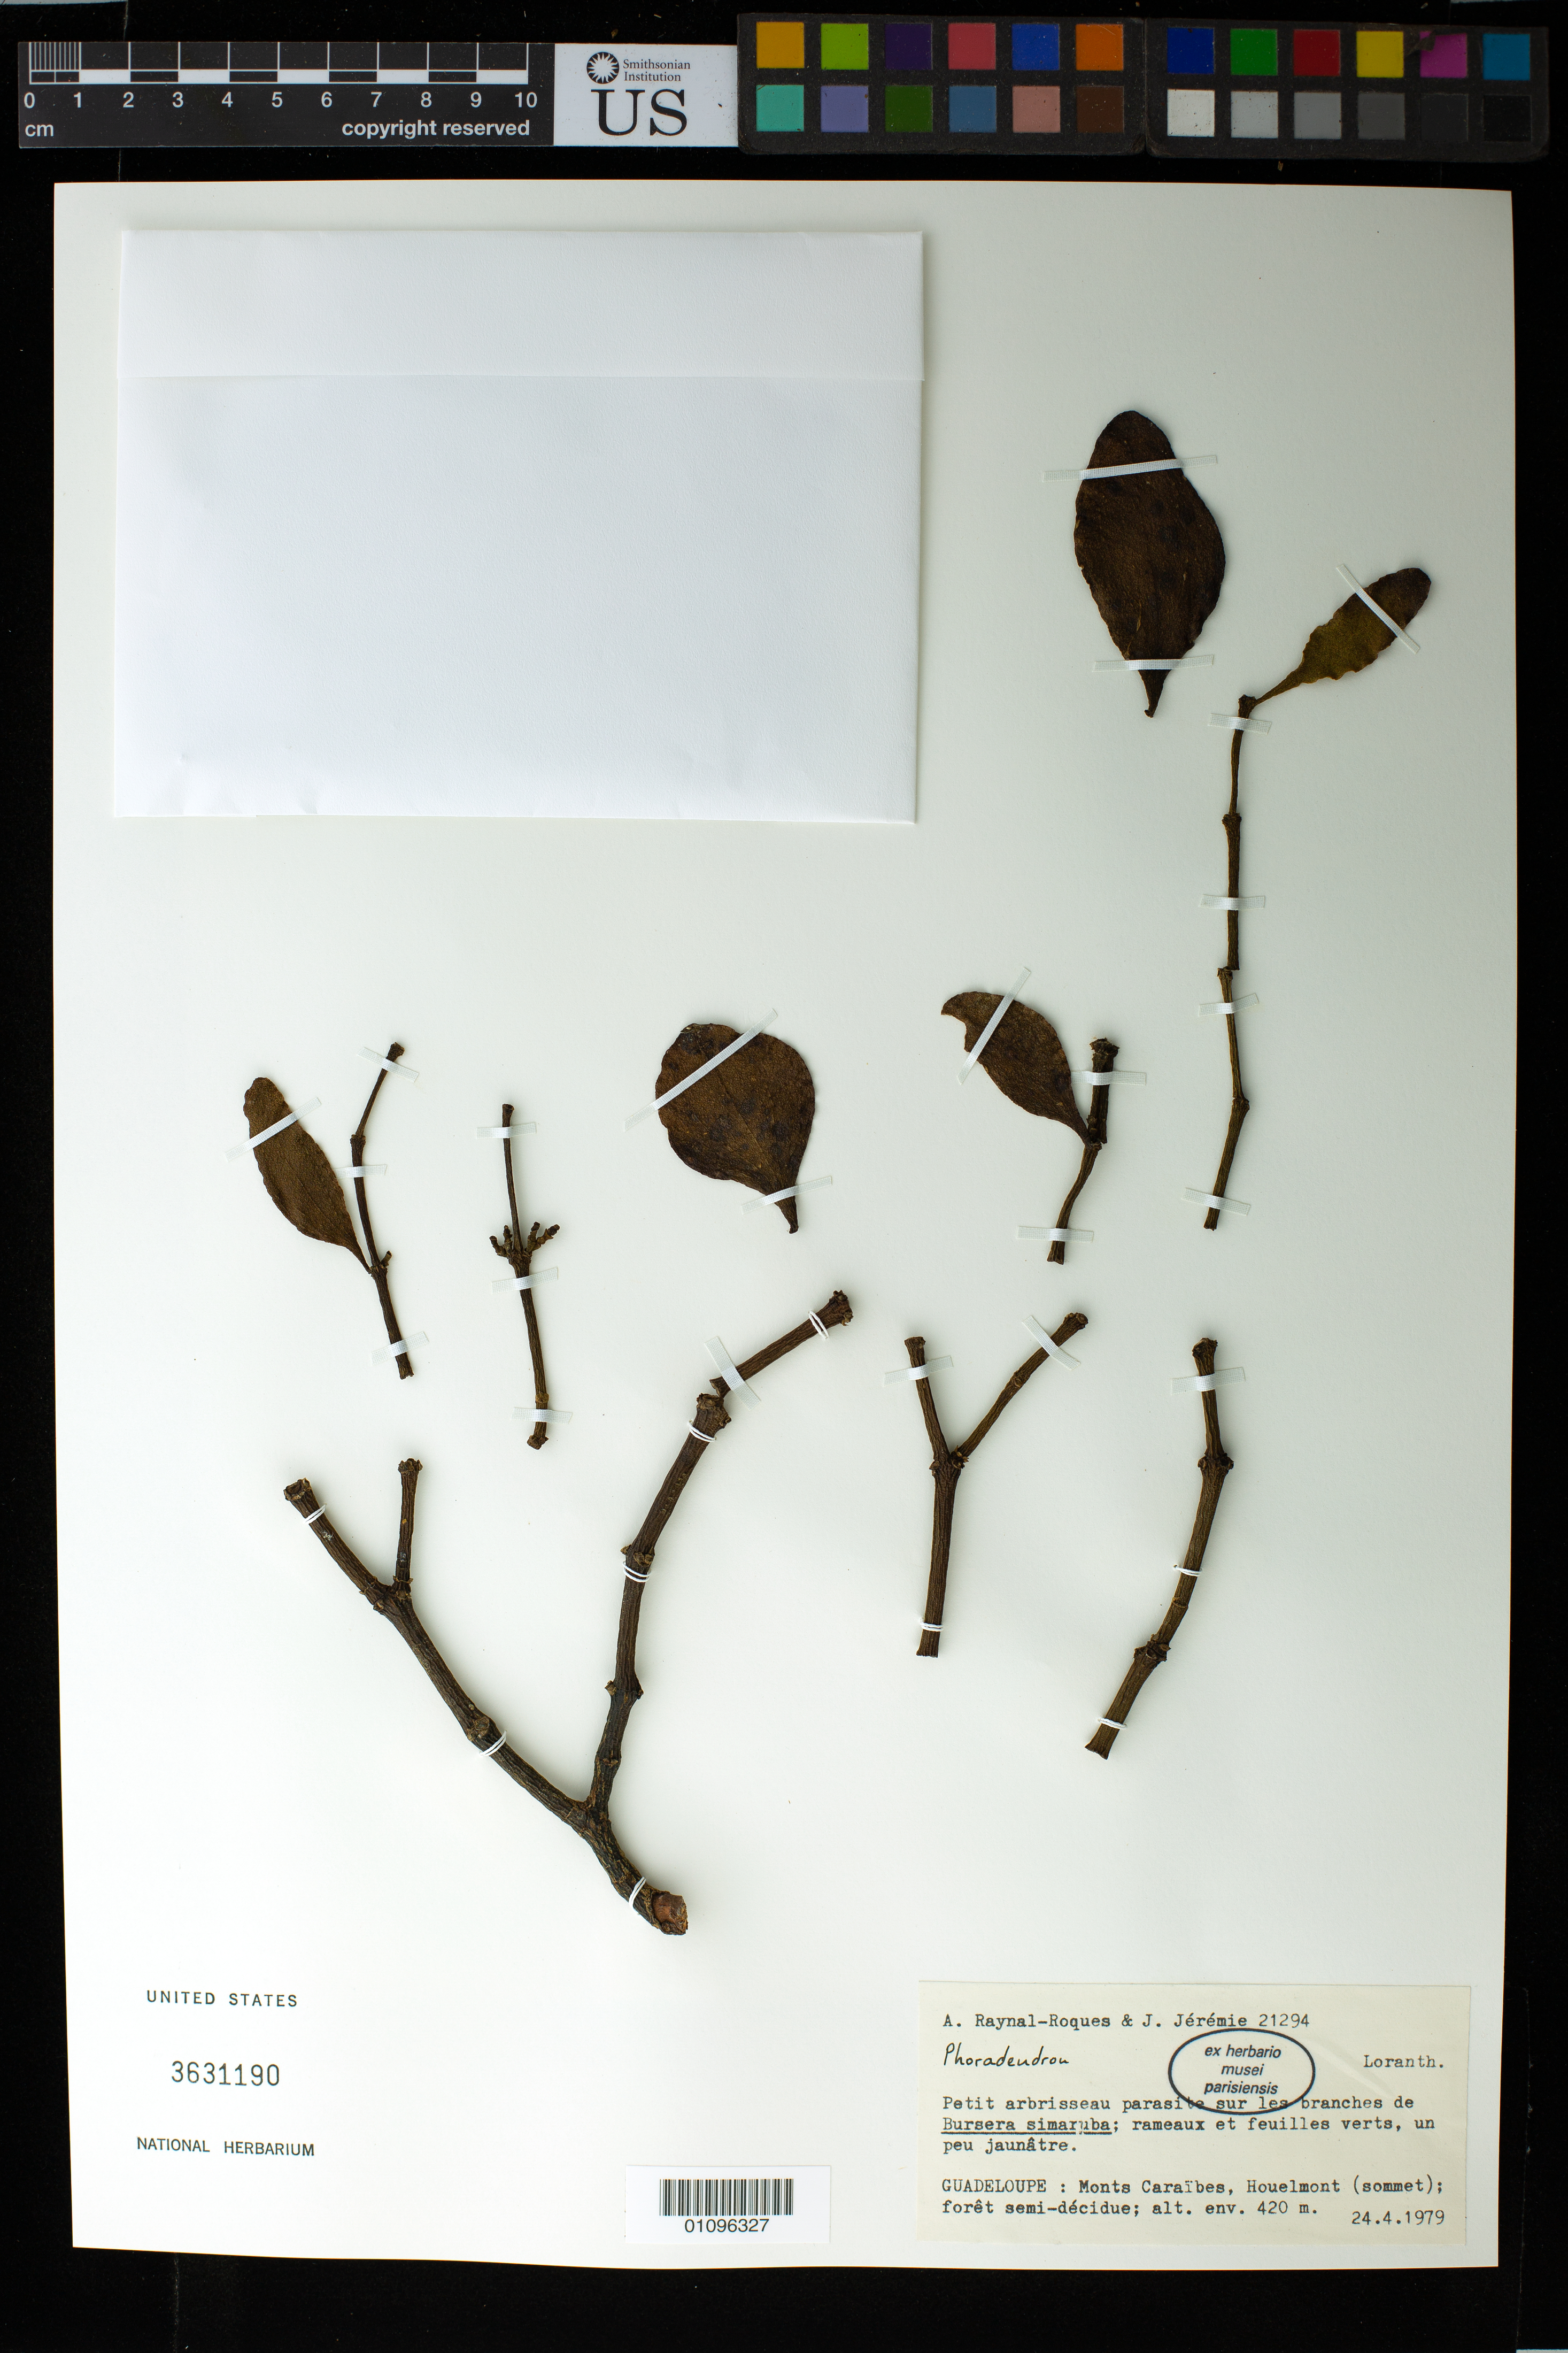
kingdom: Plantae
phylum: Tracheophyta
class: Magnoliopsida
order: Santalales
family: Viscaceae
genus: Phoradendron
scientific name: Phoradendron anceps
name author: (Spreng.) M. Gómez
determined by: Caraballo-Ortiz, Marcos A., (MISS), University of Mississippi (UNITED STATES)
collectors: A. M. Raynal & J. Jérémie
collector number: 21294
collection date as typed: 24 Apr 1979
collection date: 1979-04-24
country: Guadeloupe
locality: Monts Caraïbes, Houelmont (sommet)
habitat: Semi-décidue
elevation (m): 420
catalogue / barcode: US 3631190